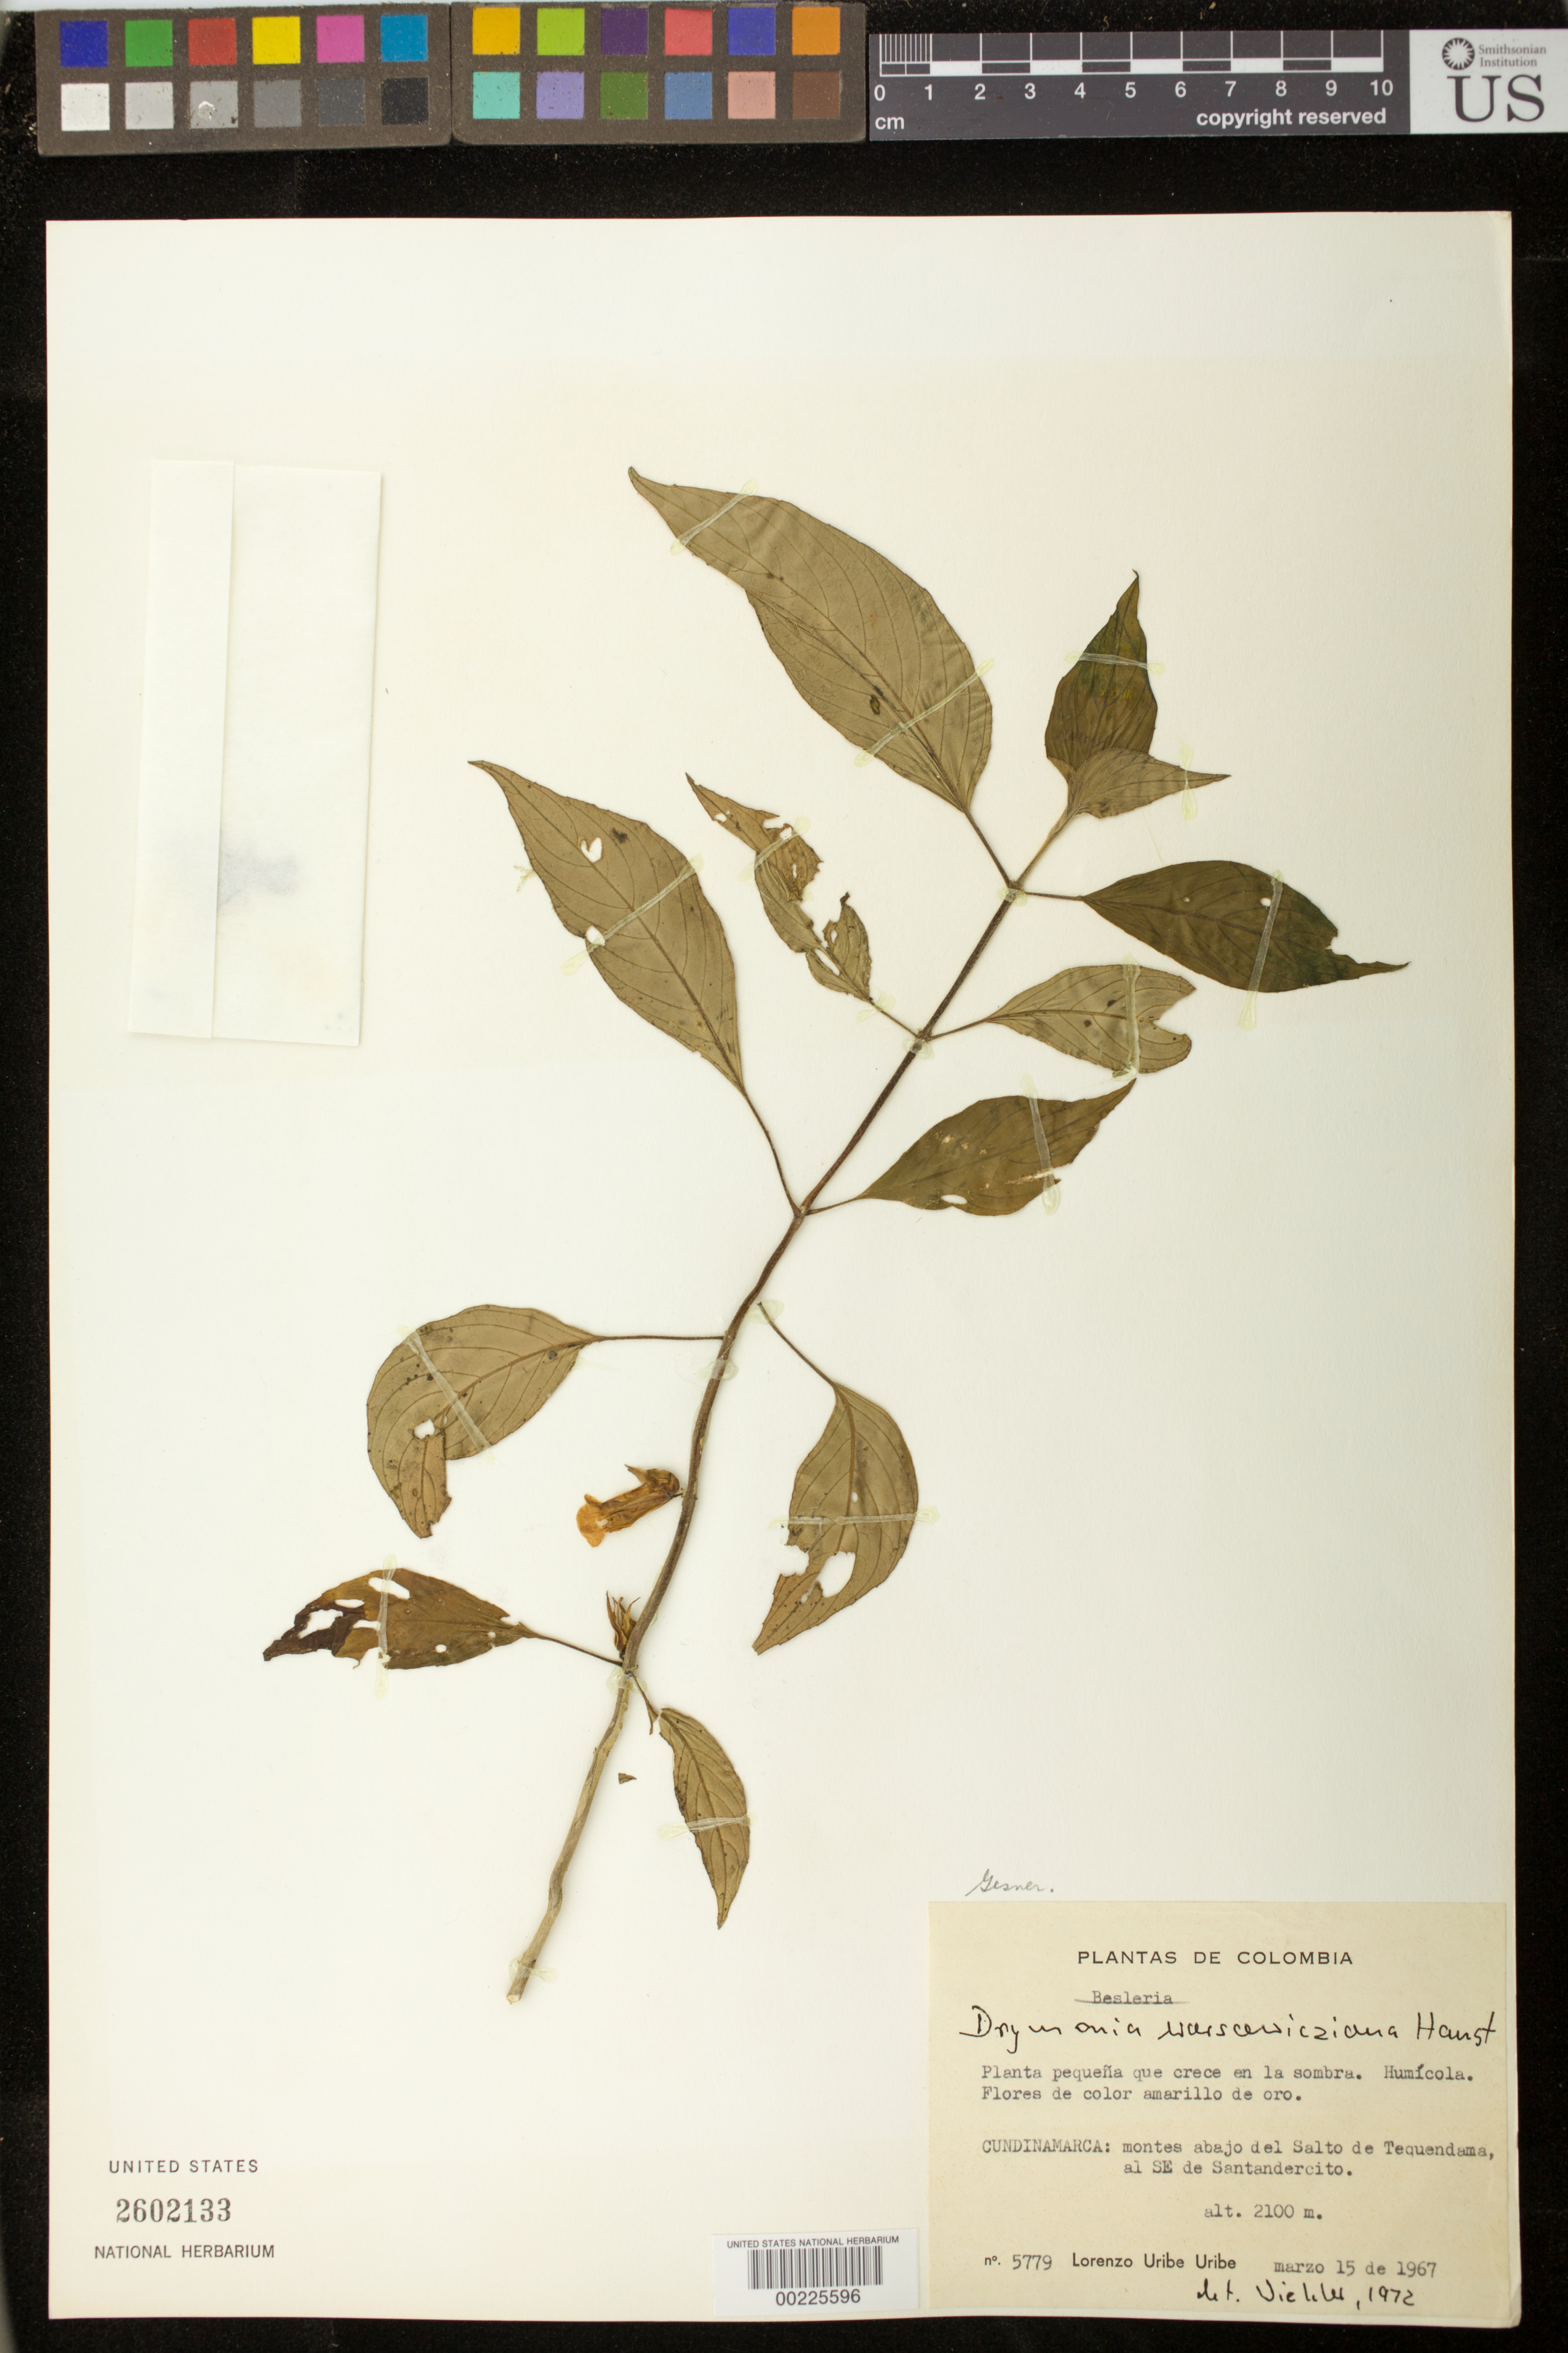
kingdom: Plantae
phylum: Tracheophyta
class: Magnoliopsida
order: Lamiales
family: Gesneriaceae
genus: Drymonia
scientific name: Drymonia warszewicziana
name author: Hanst.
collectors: L. Uribe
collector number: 5779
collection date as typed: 15 Mar 1967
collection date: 1967-03-15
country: Colombia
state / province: Cundinamarca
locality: Below Salto de Tequendama, SE of Santandercito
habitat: Forests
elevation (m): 2100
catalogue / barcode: US 2602133